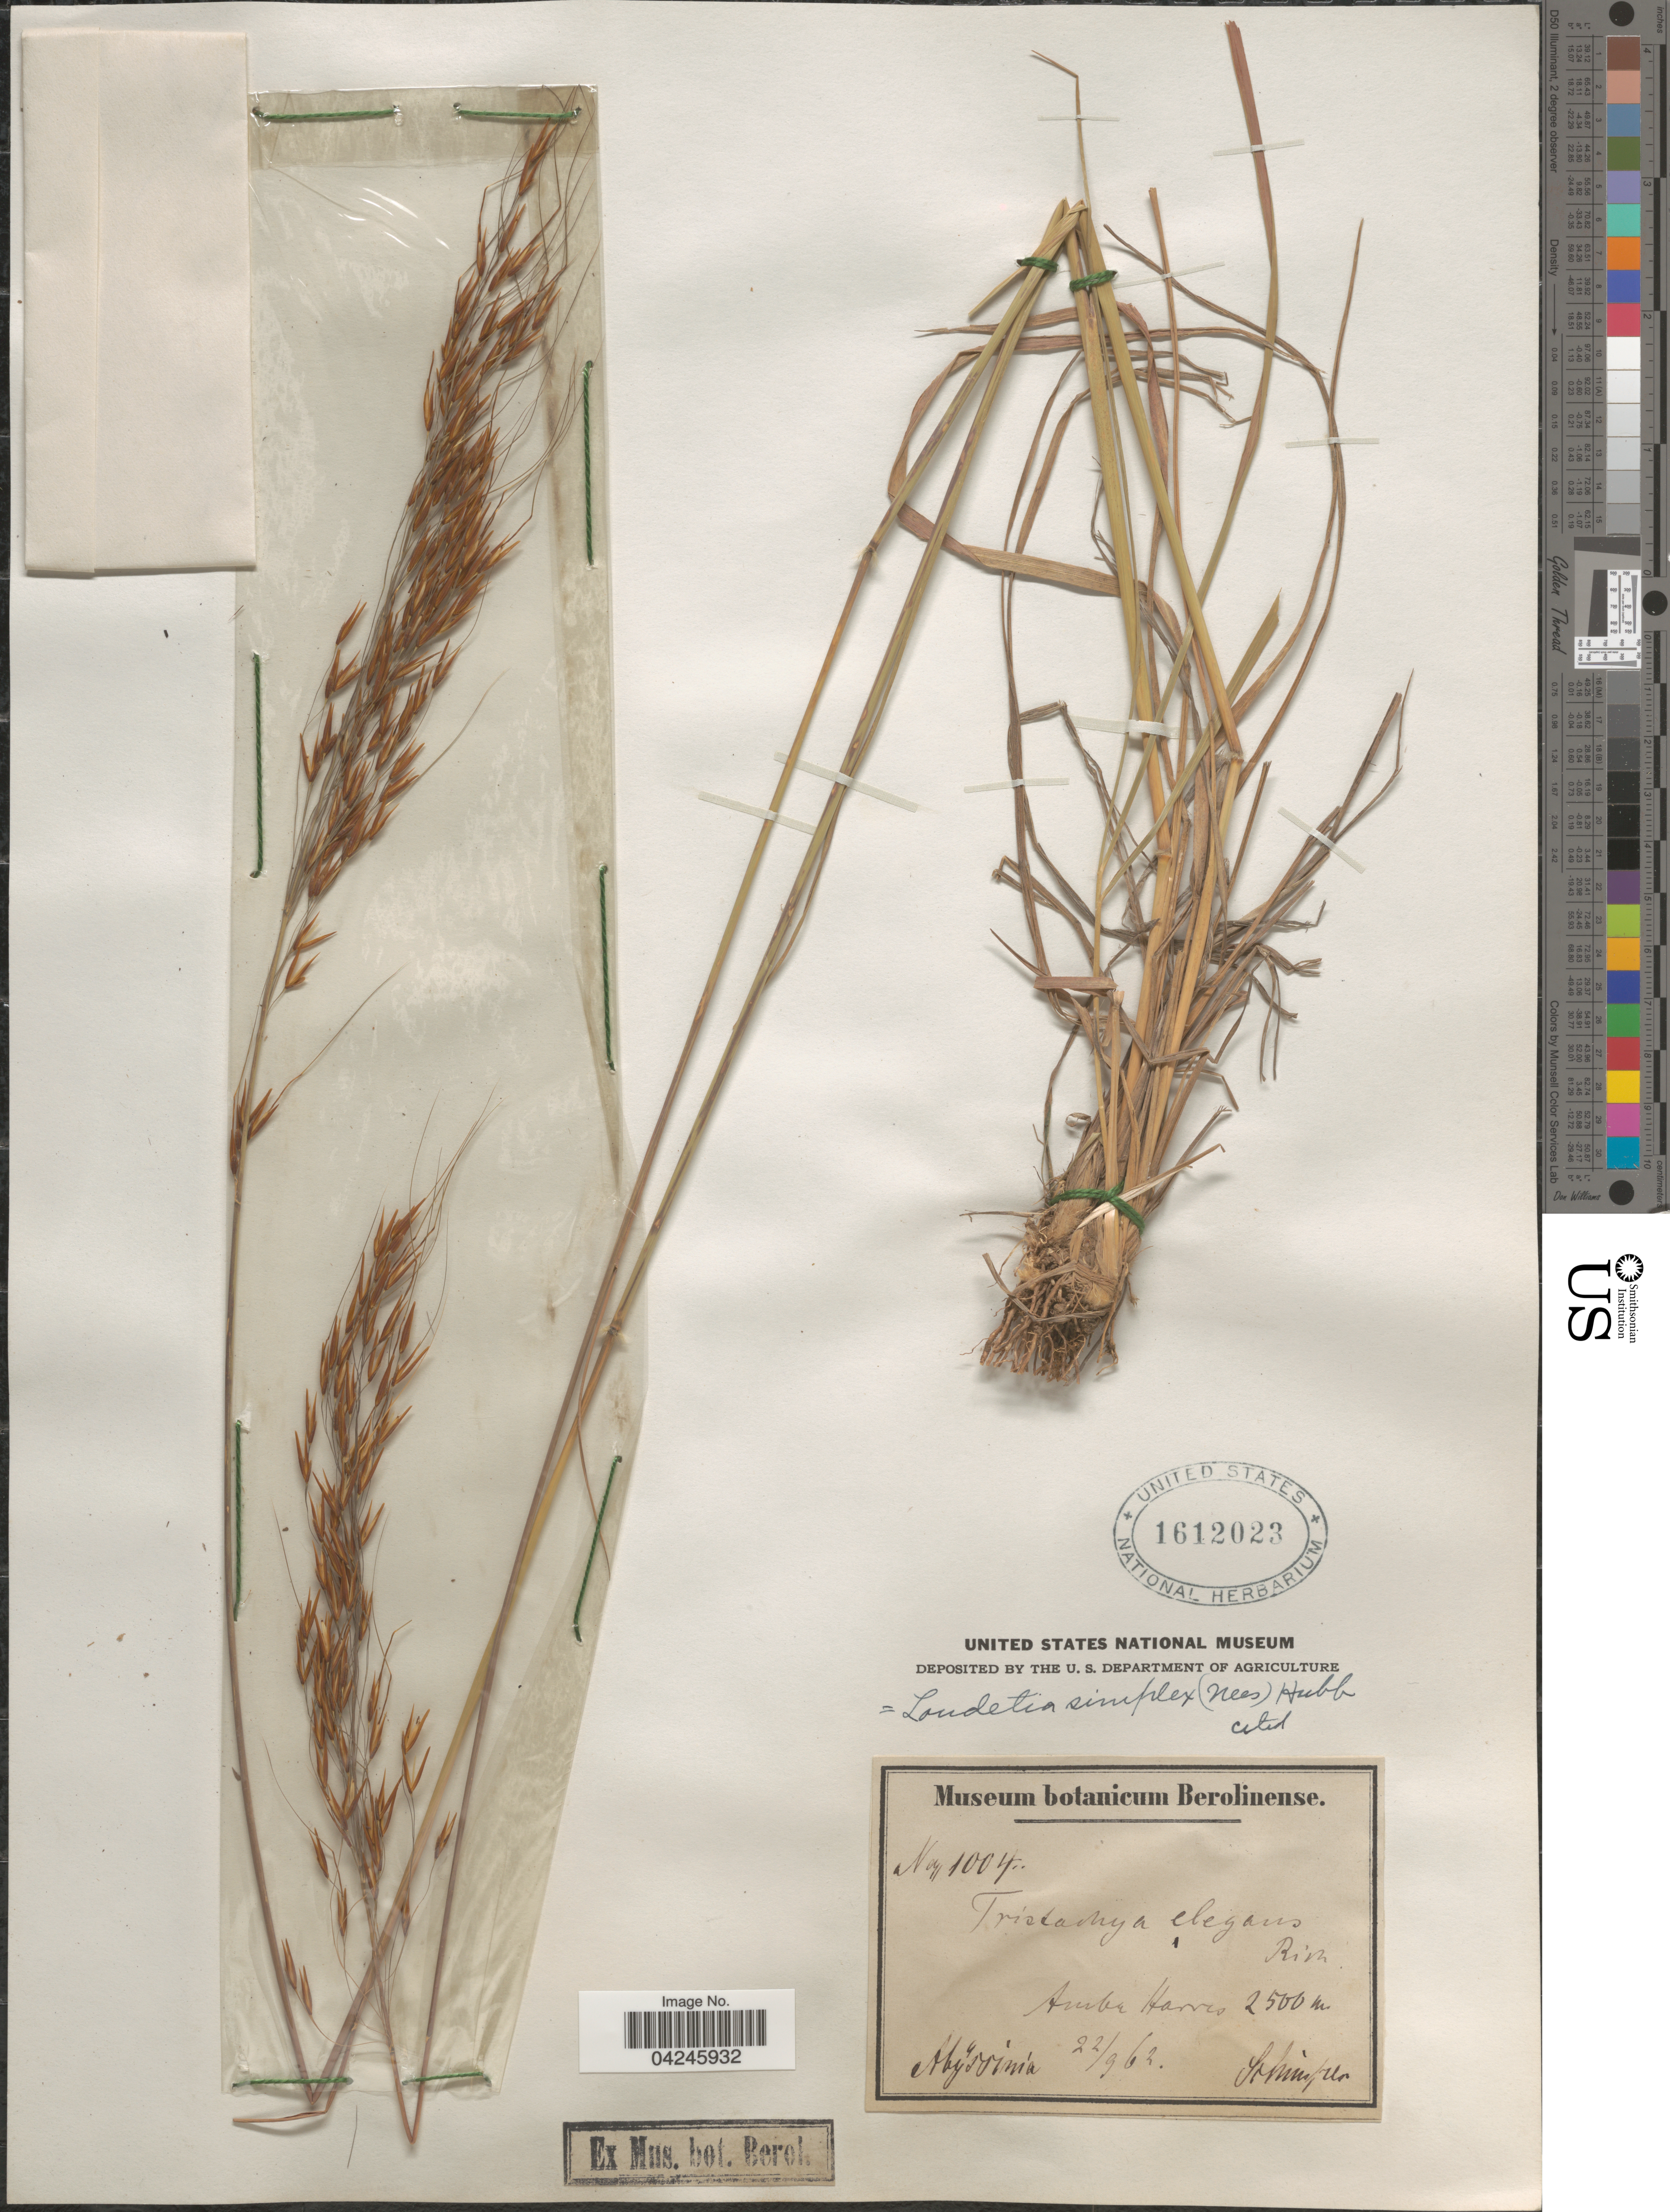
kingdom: Plantae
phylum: Tracheophyta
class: Liliopsida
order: Poales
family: Poaceae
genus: Loudetia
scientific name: Loudetia simplex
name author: (Nees) C.E. Hubb.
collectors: -. Schimper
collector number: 1004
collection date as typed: Transcribed d/m/y: 22/9/62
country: Ethiopia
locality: Abÿssinia. Amba Hawes. [interpreted]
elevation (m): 2500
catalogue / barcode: US 1612023